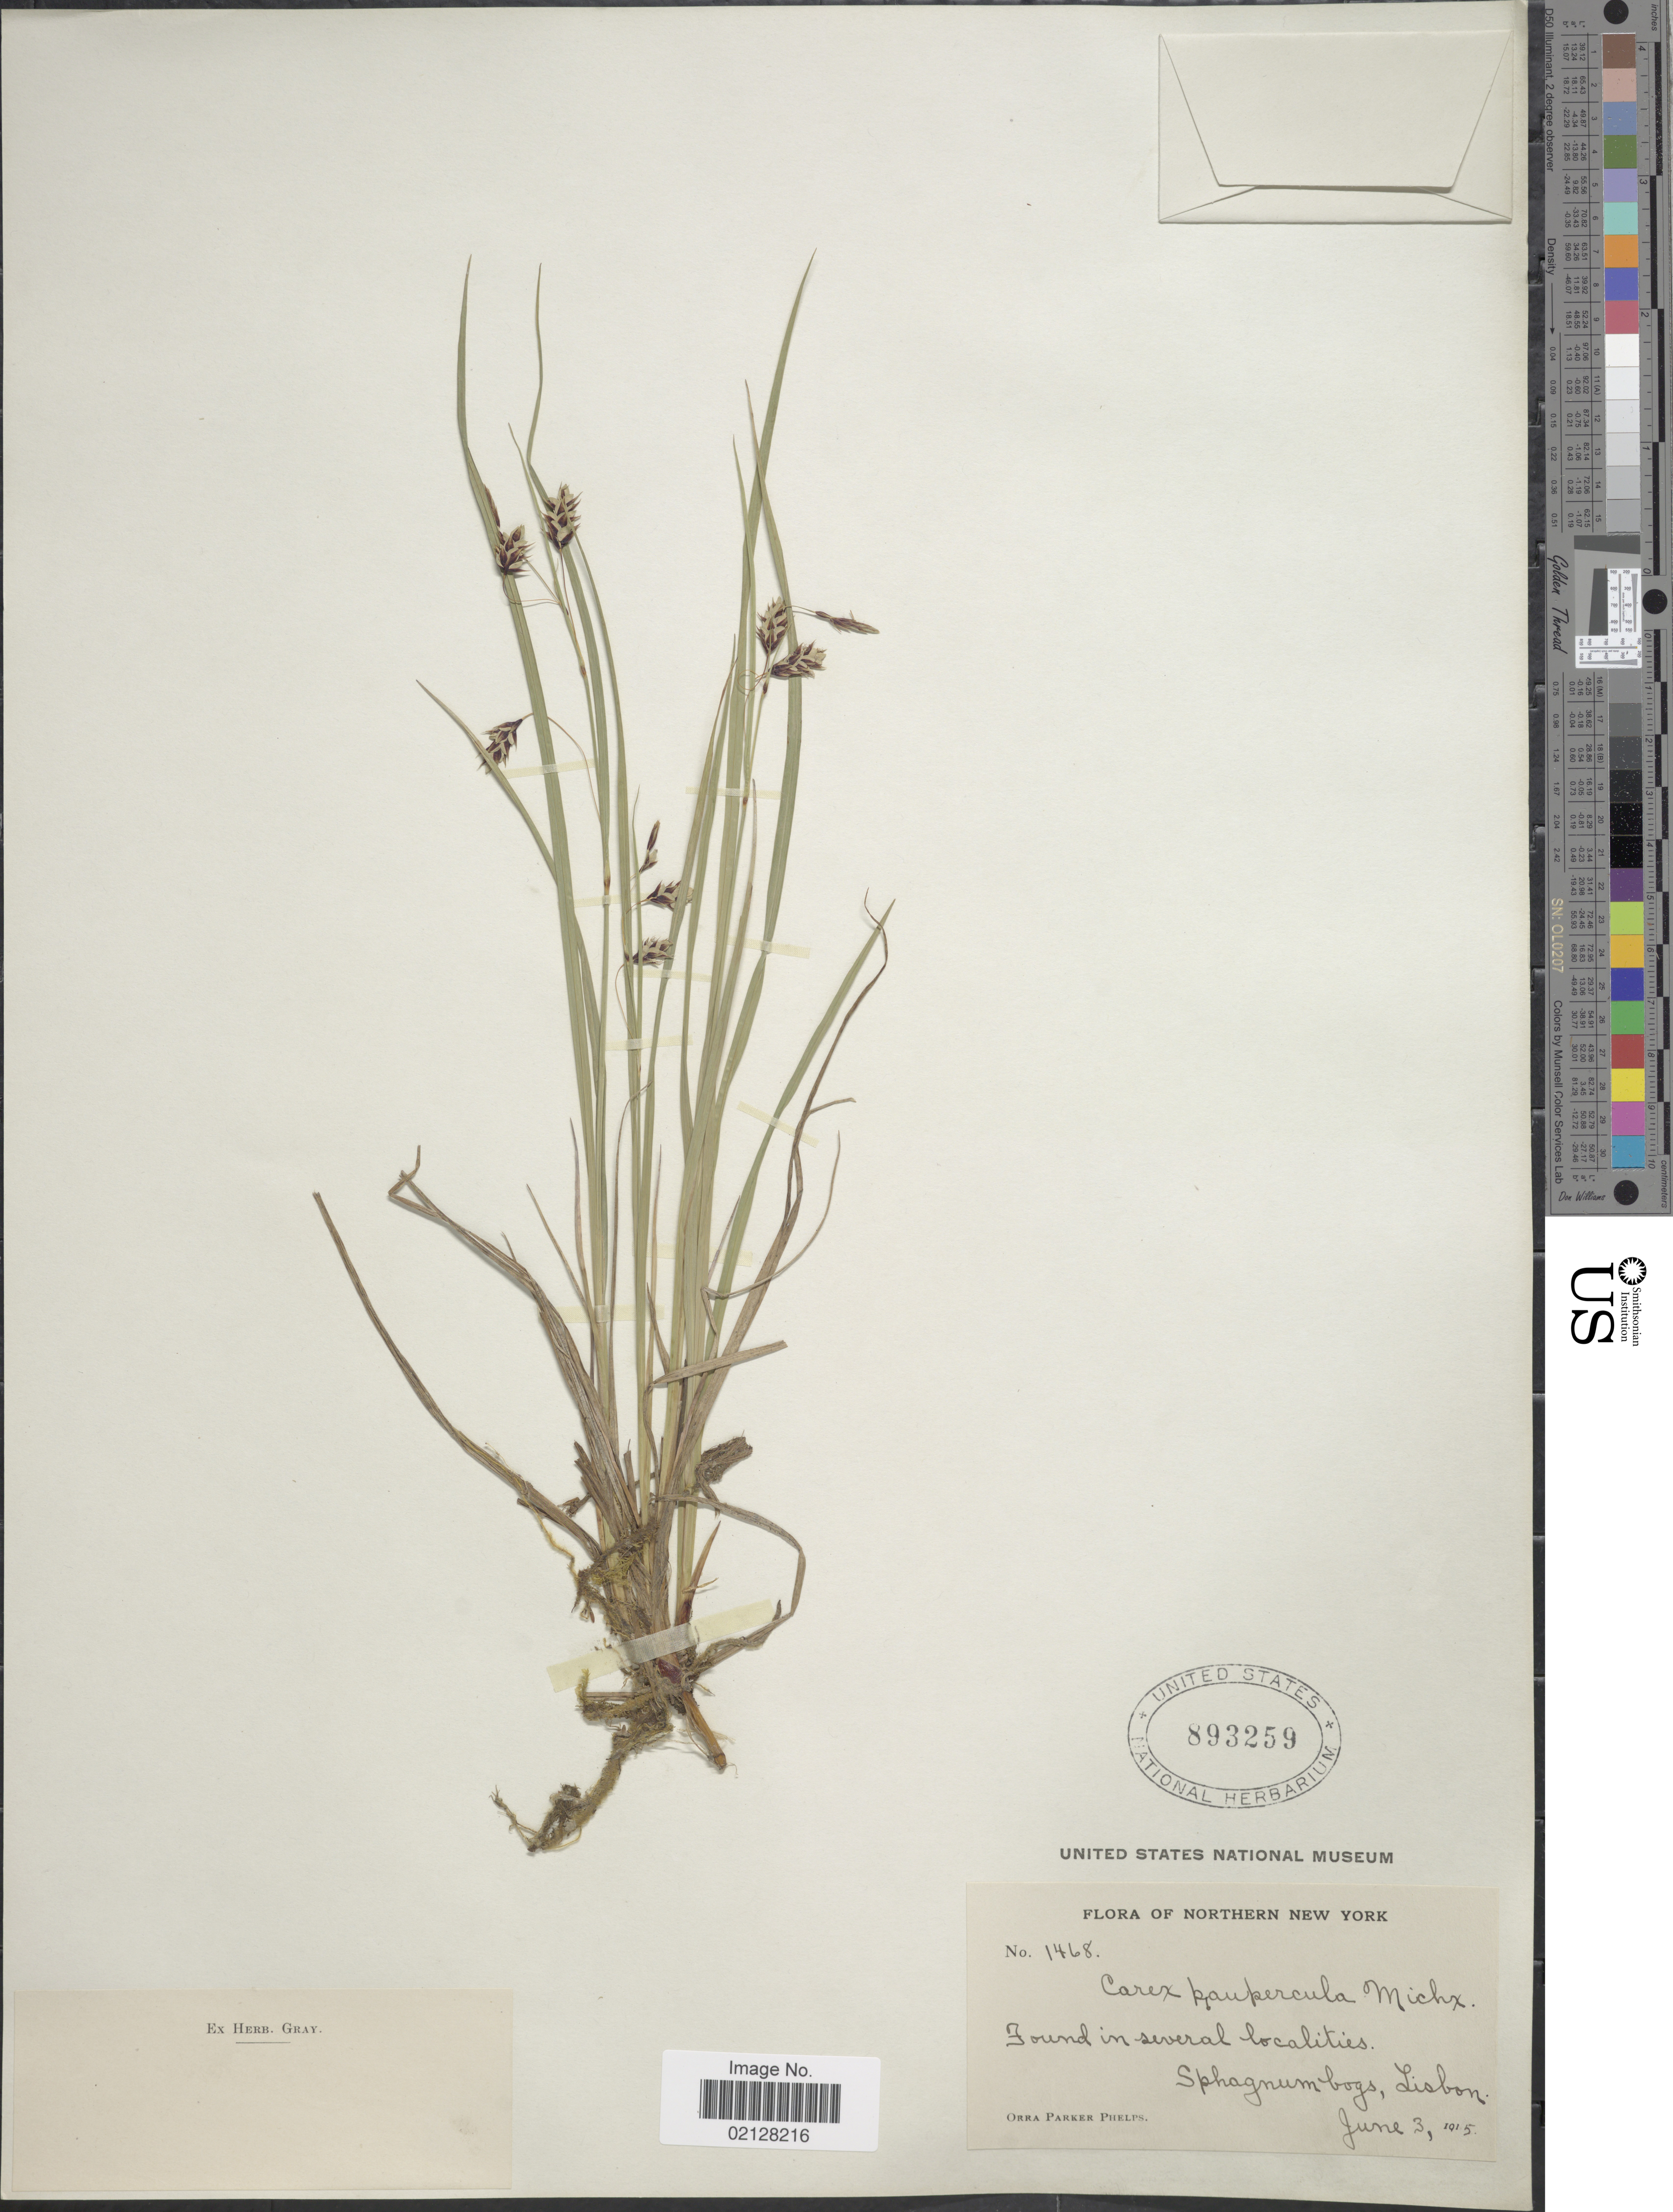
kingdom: Plantae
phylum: Tracheophyta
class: Liliopsida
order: Poales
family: Cyperaceae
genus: Carex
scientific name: Carex magellanica subsp. irrigua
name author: (Wahlenb.) Hiitonen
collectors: O. P. Phelps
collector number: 1468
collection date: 1915-06-03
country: United States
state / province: New York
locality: Sphagnum bogs, Lisbon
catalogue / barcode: US 893259